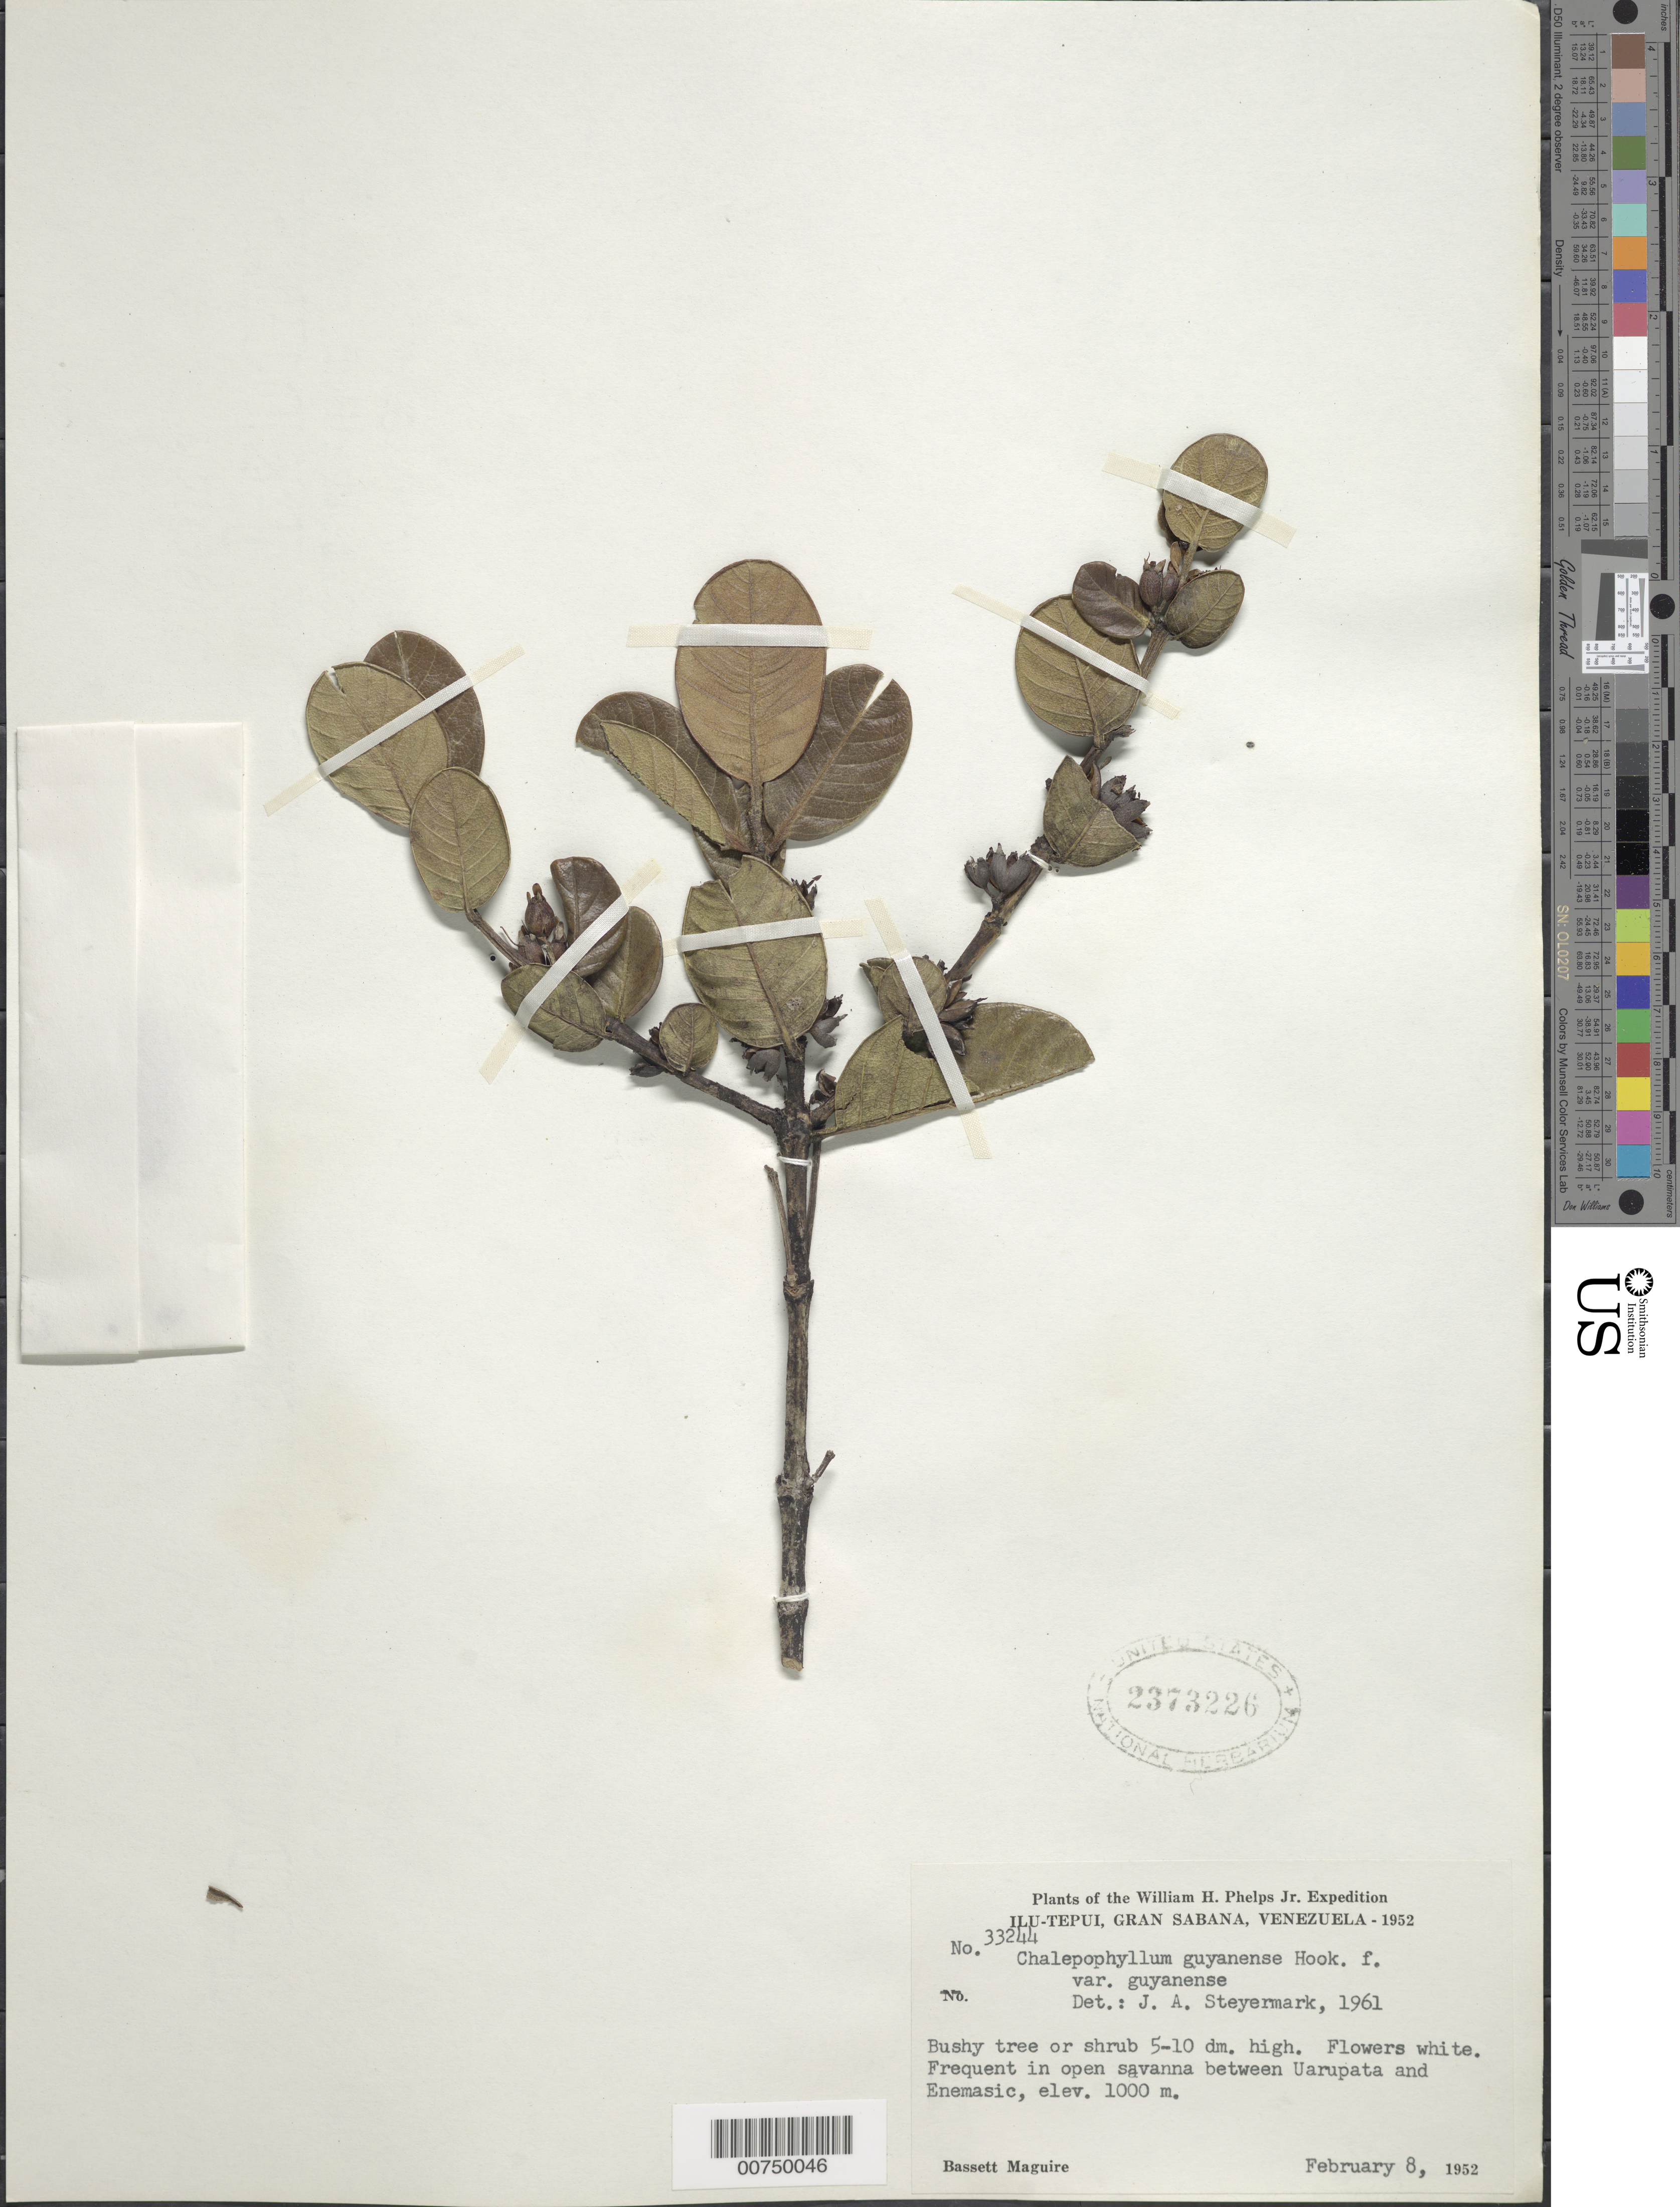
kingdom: Plantae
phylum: Tracheophyta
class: Magnoliopsida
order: Gentianales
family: Rubiaceae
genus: Chalepophyllum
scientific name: Chalepophyllum guianense var. guianense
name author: Hook. f.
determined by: Steyermark, Julian A., (VEN)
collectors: B. Maguire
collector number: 33244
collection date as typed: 8-Feb-52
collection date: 1952-02-08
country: Venezuela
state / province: Bolívar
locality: Gran Sabana, Ilu-tepuí, between Uarupata and Enemasic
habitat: Open savanna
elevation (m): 1000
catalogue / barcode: US 2373226